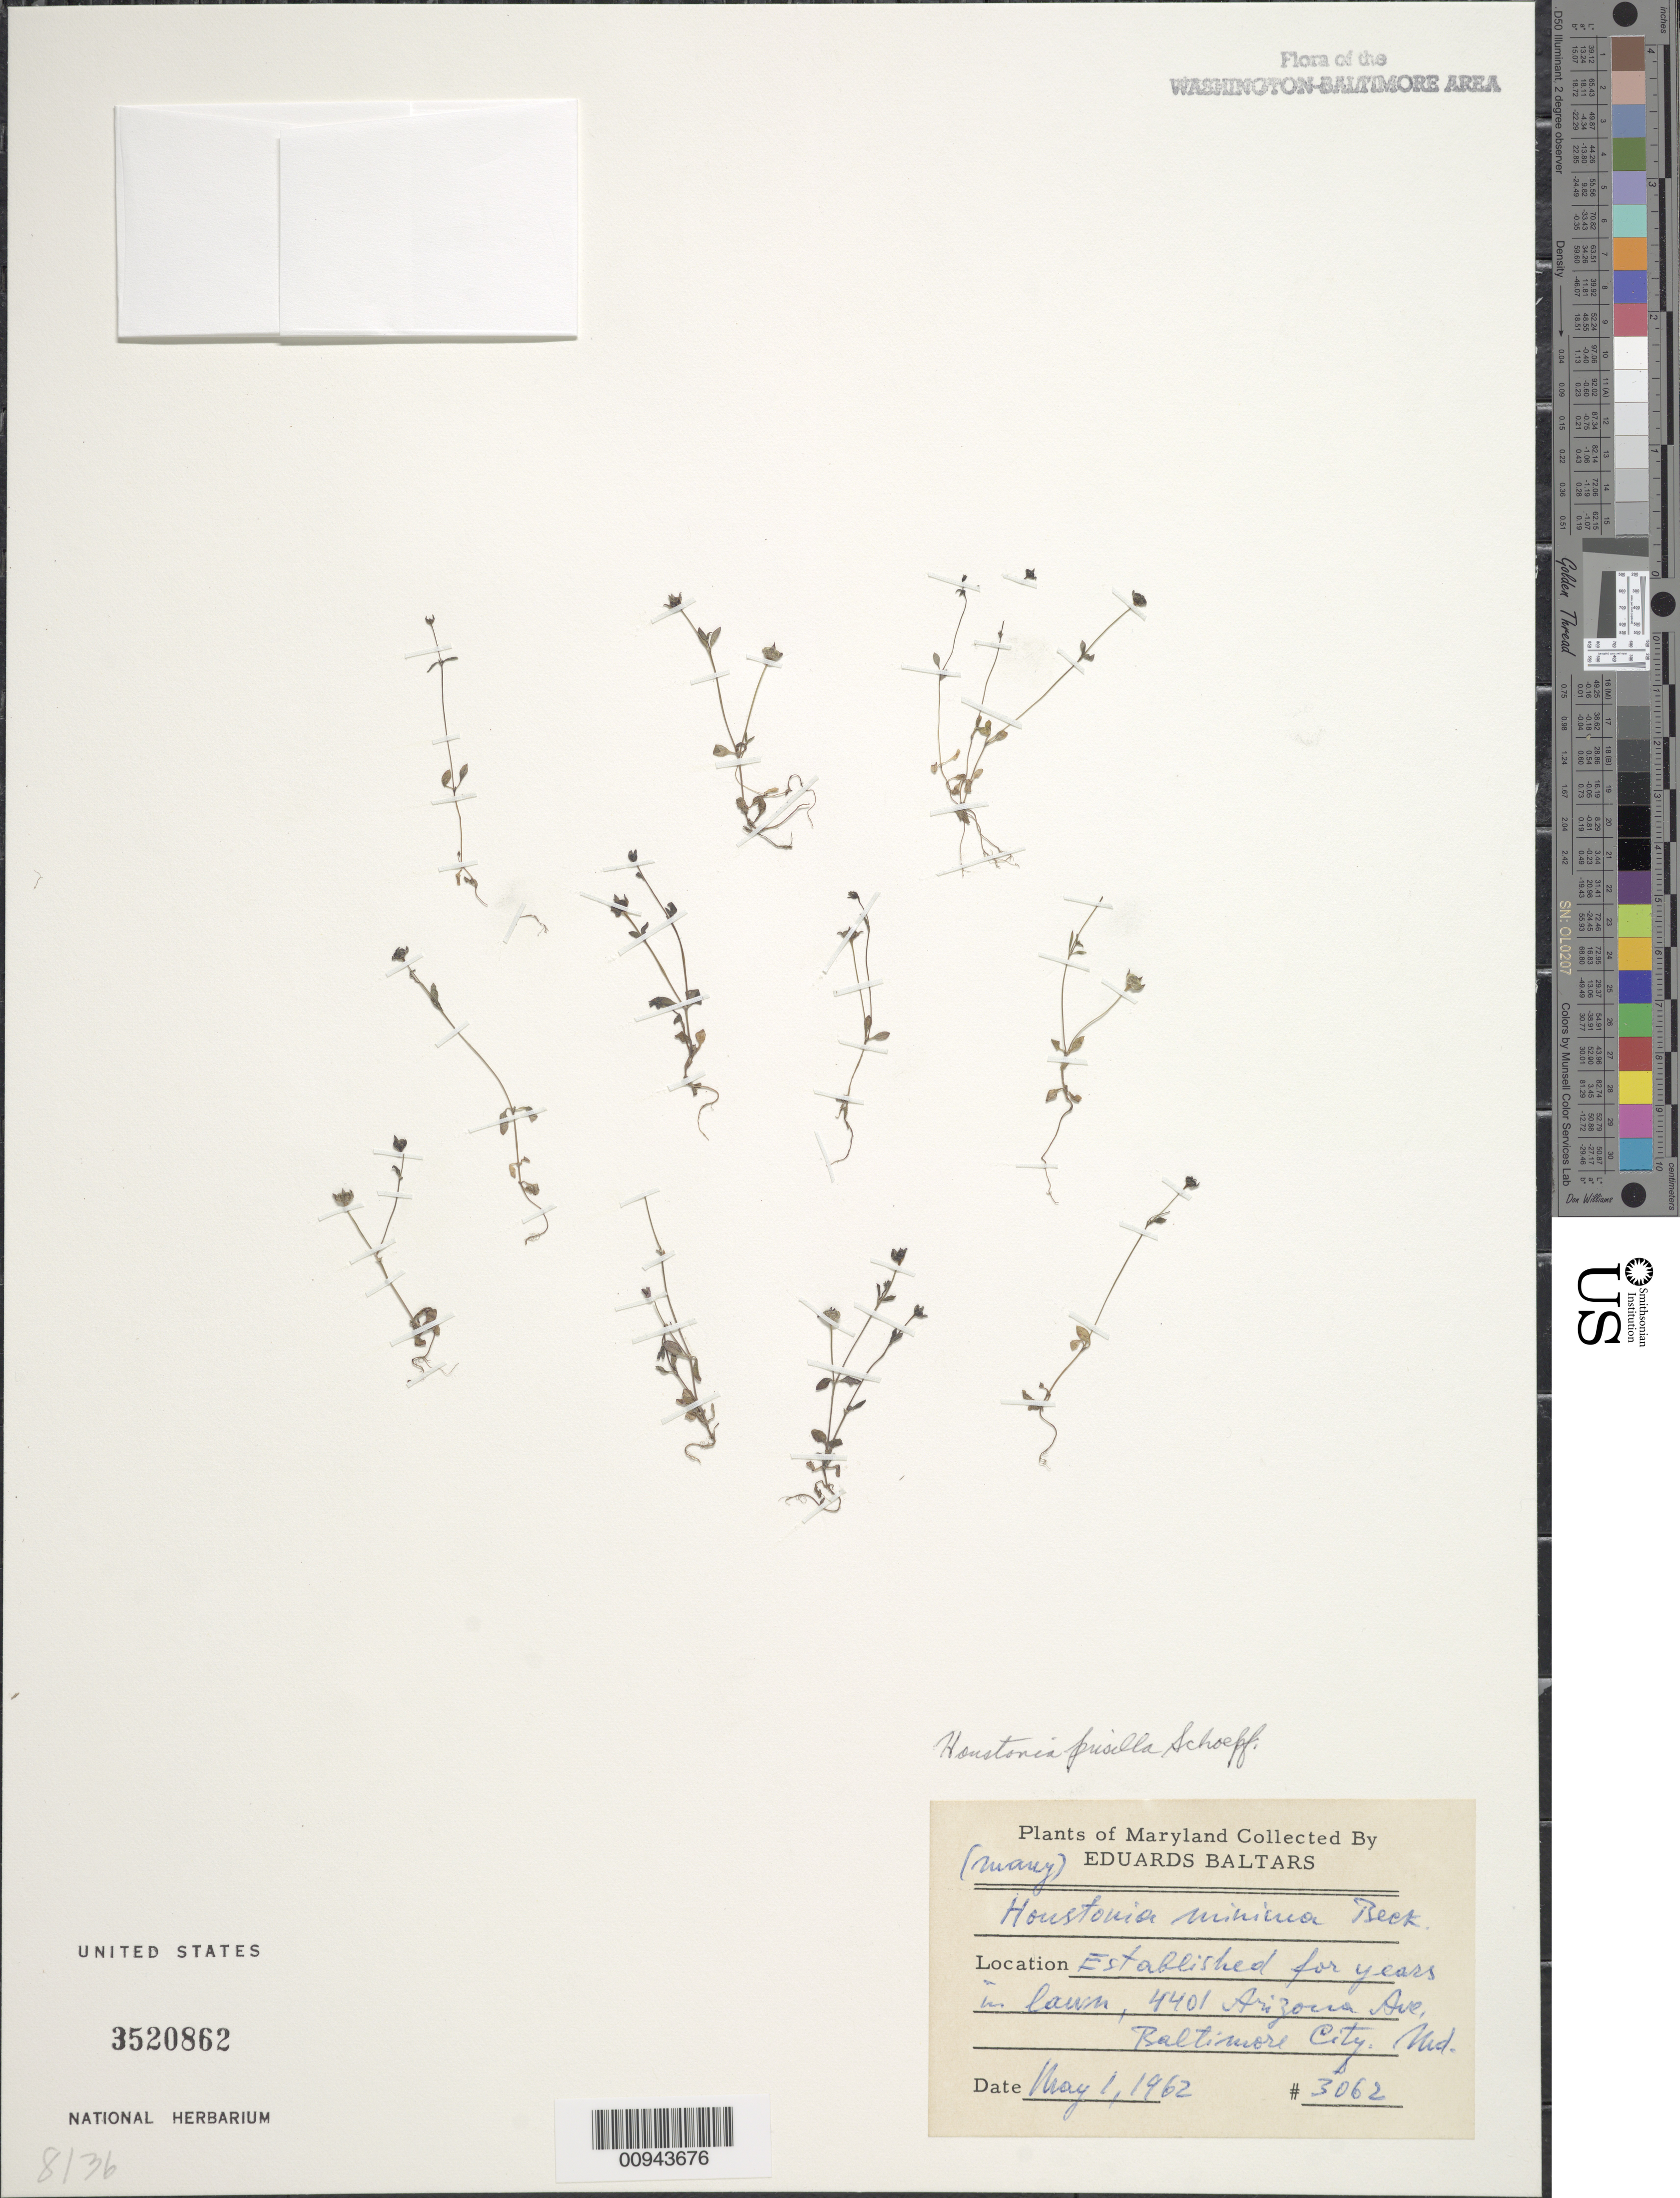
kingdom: Plantae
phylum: Tracheophyta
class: Magnoliopsida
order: Gentianales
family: Rubiaceae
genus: Houstonia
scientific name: Houstonia pusilla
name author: Schoepf.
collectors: E. Baltars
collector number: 3062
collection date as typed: May 1, 1962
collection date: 1962-05-01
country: United States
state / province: Maryland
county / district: City of Baltimore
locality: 4401 Arizona Avenue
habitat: established for years in lawn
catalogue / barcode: US 3520862